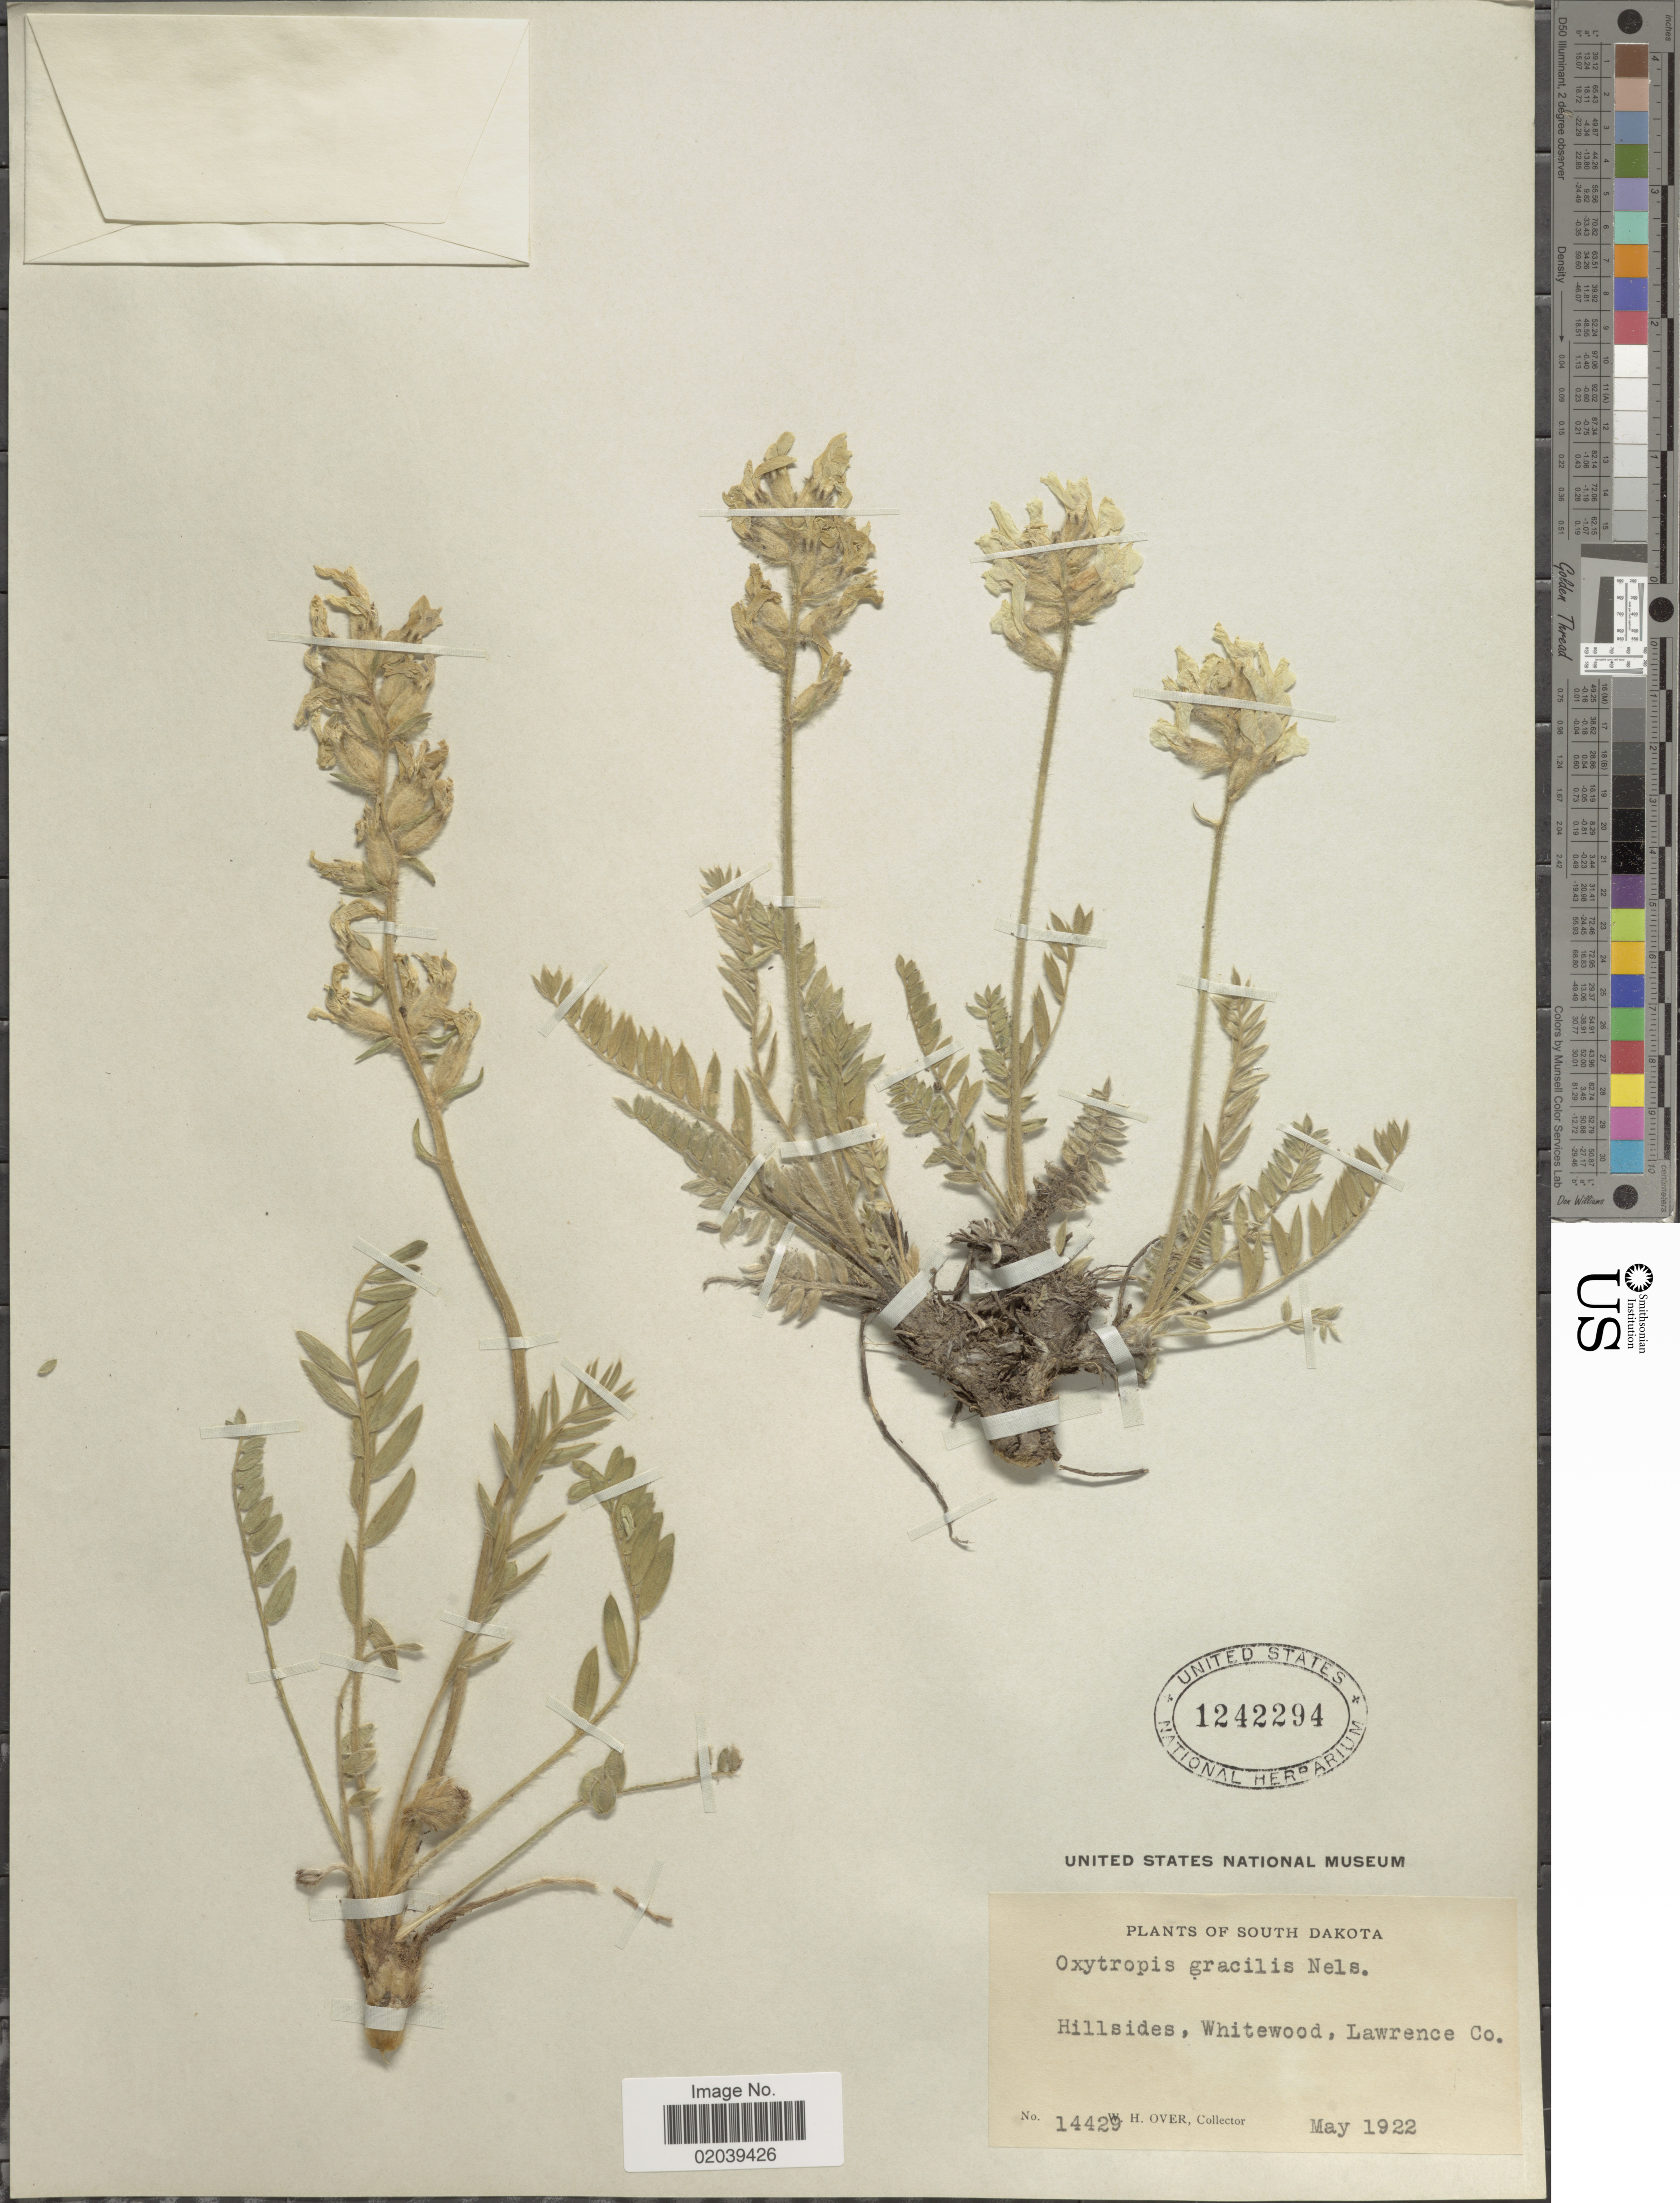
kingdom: Plantae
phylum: Tracheophyta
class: Magnoliopsida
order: Fabales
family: Fabaceae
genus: Oxytropis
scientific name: Oxytropis campestris var. gracilis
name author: (A. Nelson) Barneby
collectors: W. Over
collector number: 14429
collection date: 1922-05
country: United States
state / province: South Dakota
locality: Hillsides, Whitewood, Lawrence Co.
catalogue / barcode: US 1242294